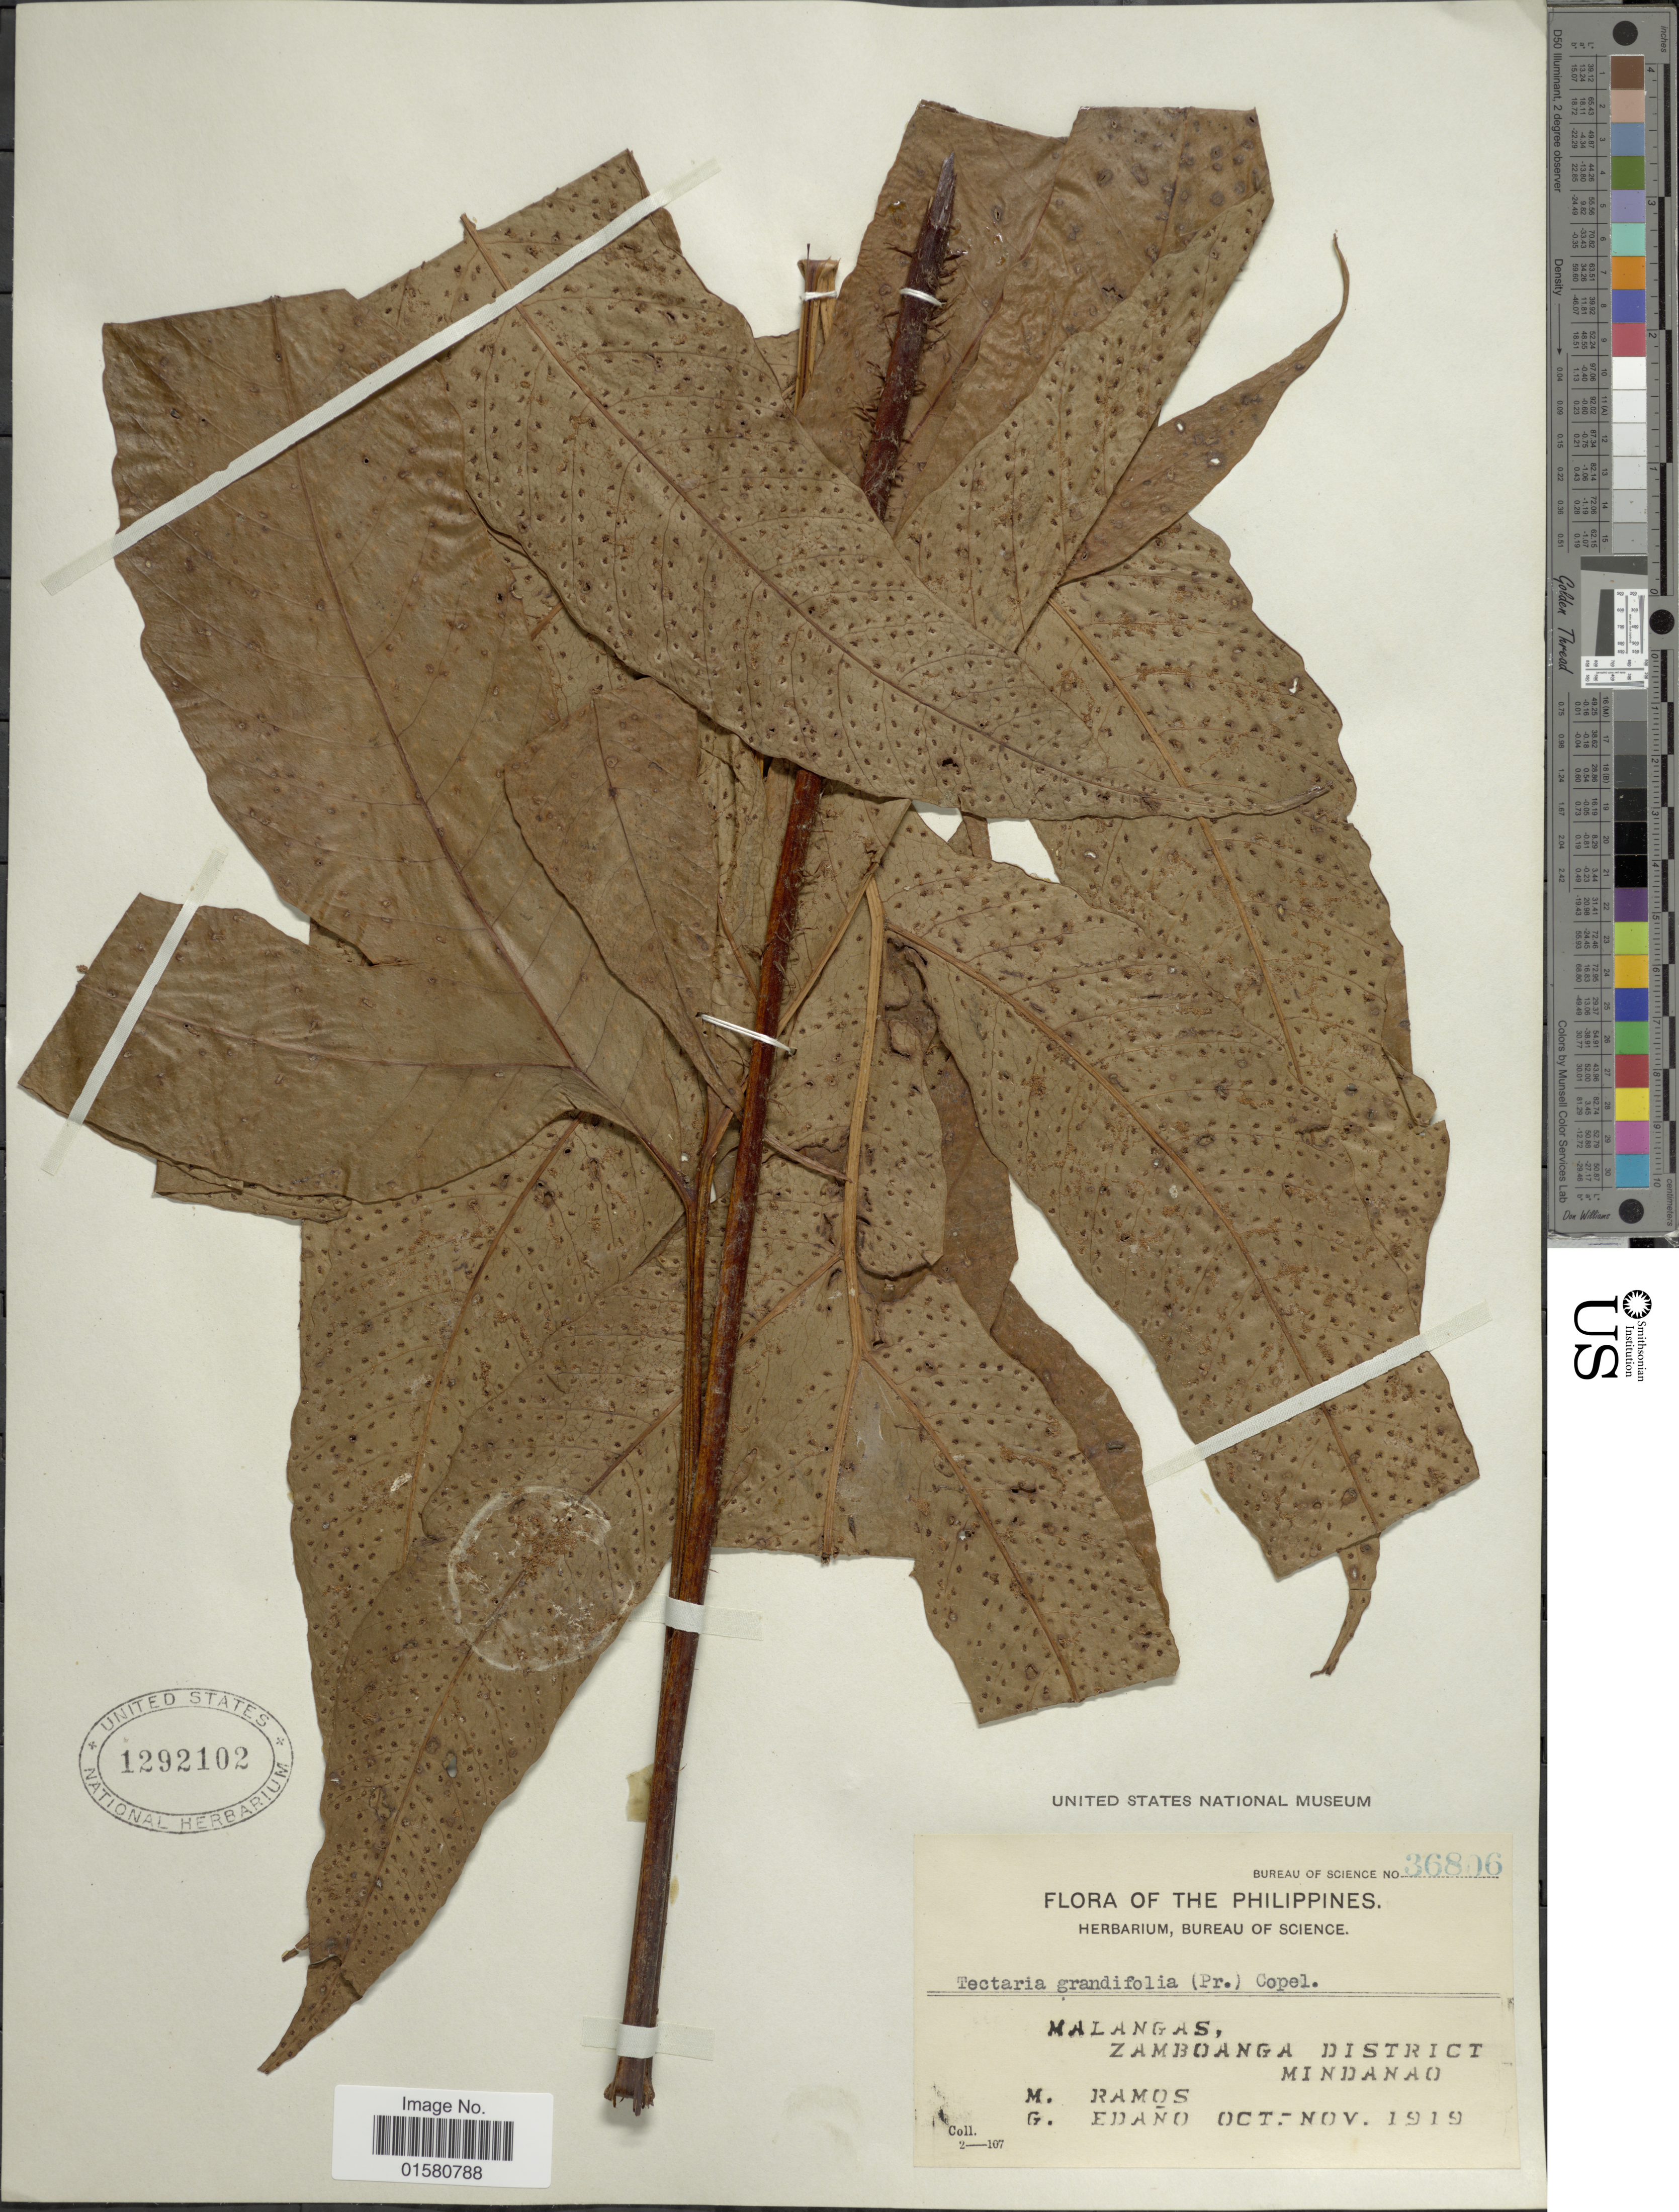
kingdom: Plantae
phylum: Tracheophyta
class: Polypodiopsida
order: Polypodiales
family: Tectariaceae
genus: Tectaria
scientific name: Tectaria crenata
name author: Cav.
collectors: M. Ramos & G. Edaño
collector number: Bureau of Science 36806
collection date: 1919-10/1919-11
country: Philippines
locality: Malangas, Zamboanga District, Mindanao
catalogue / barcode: US 1292102